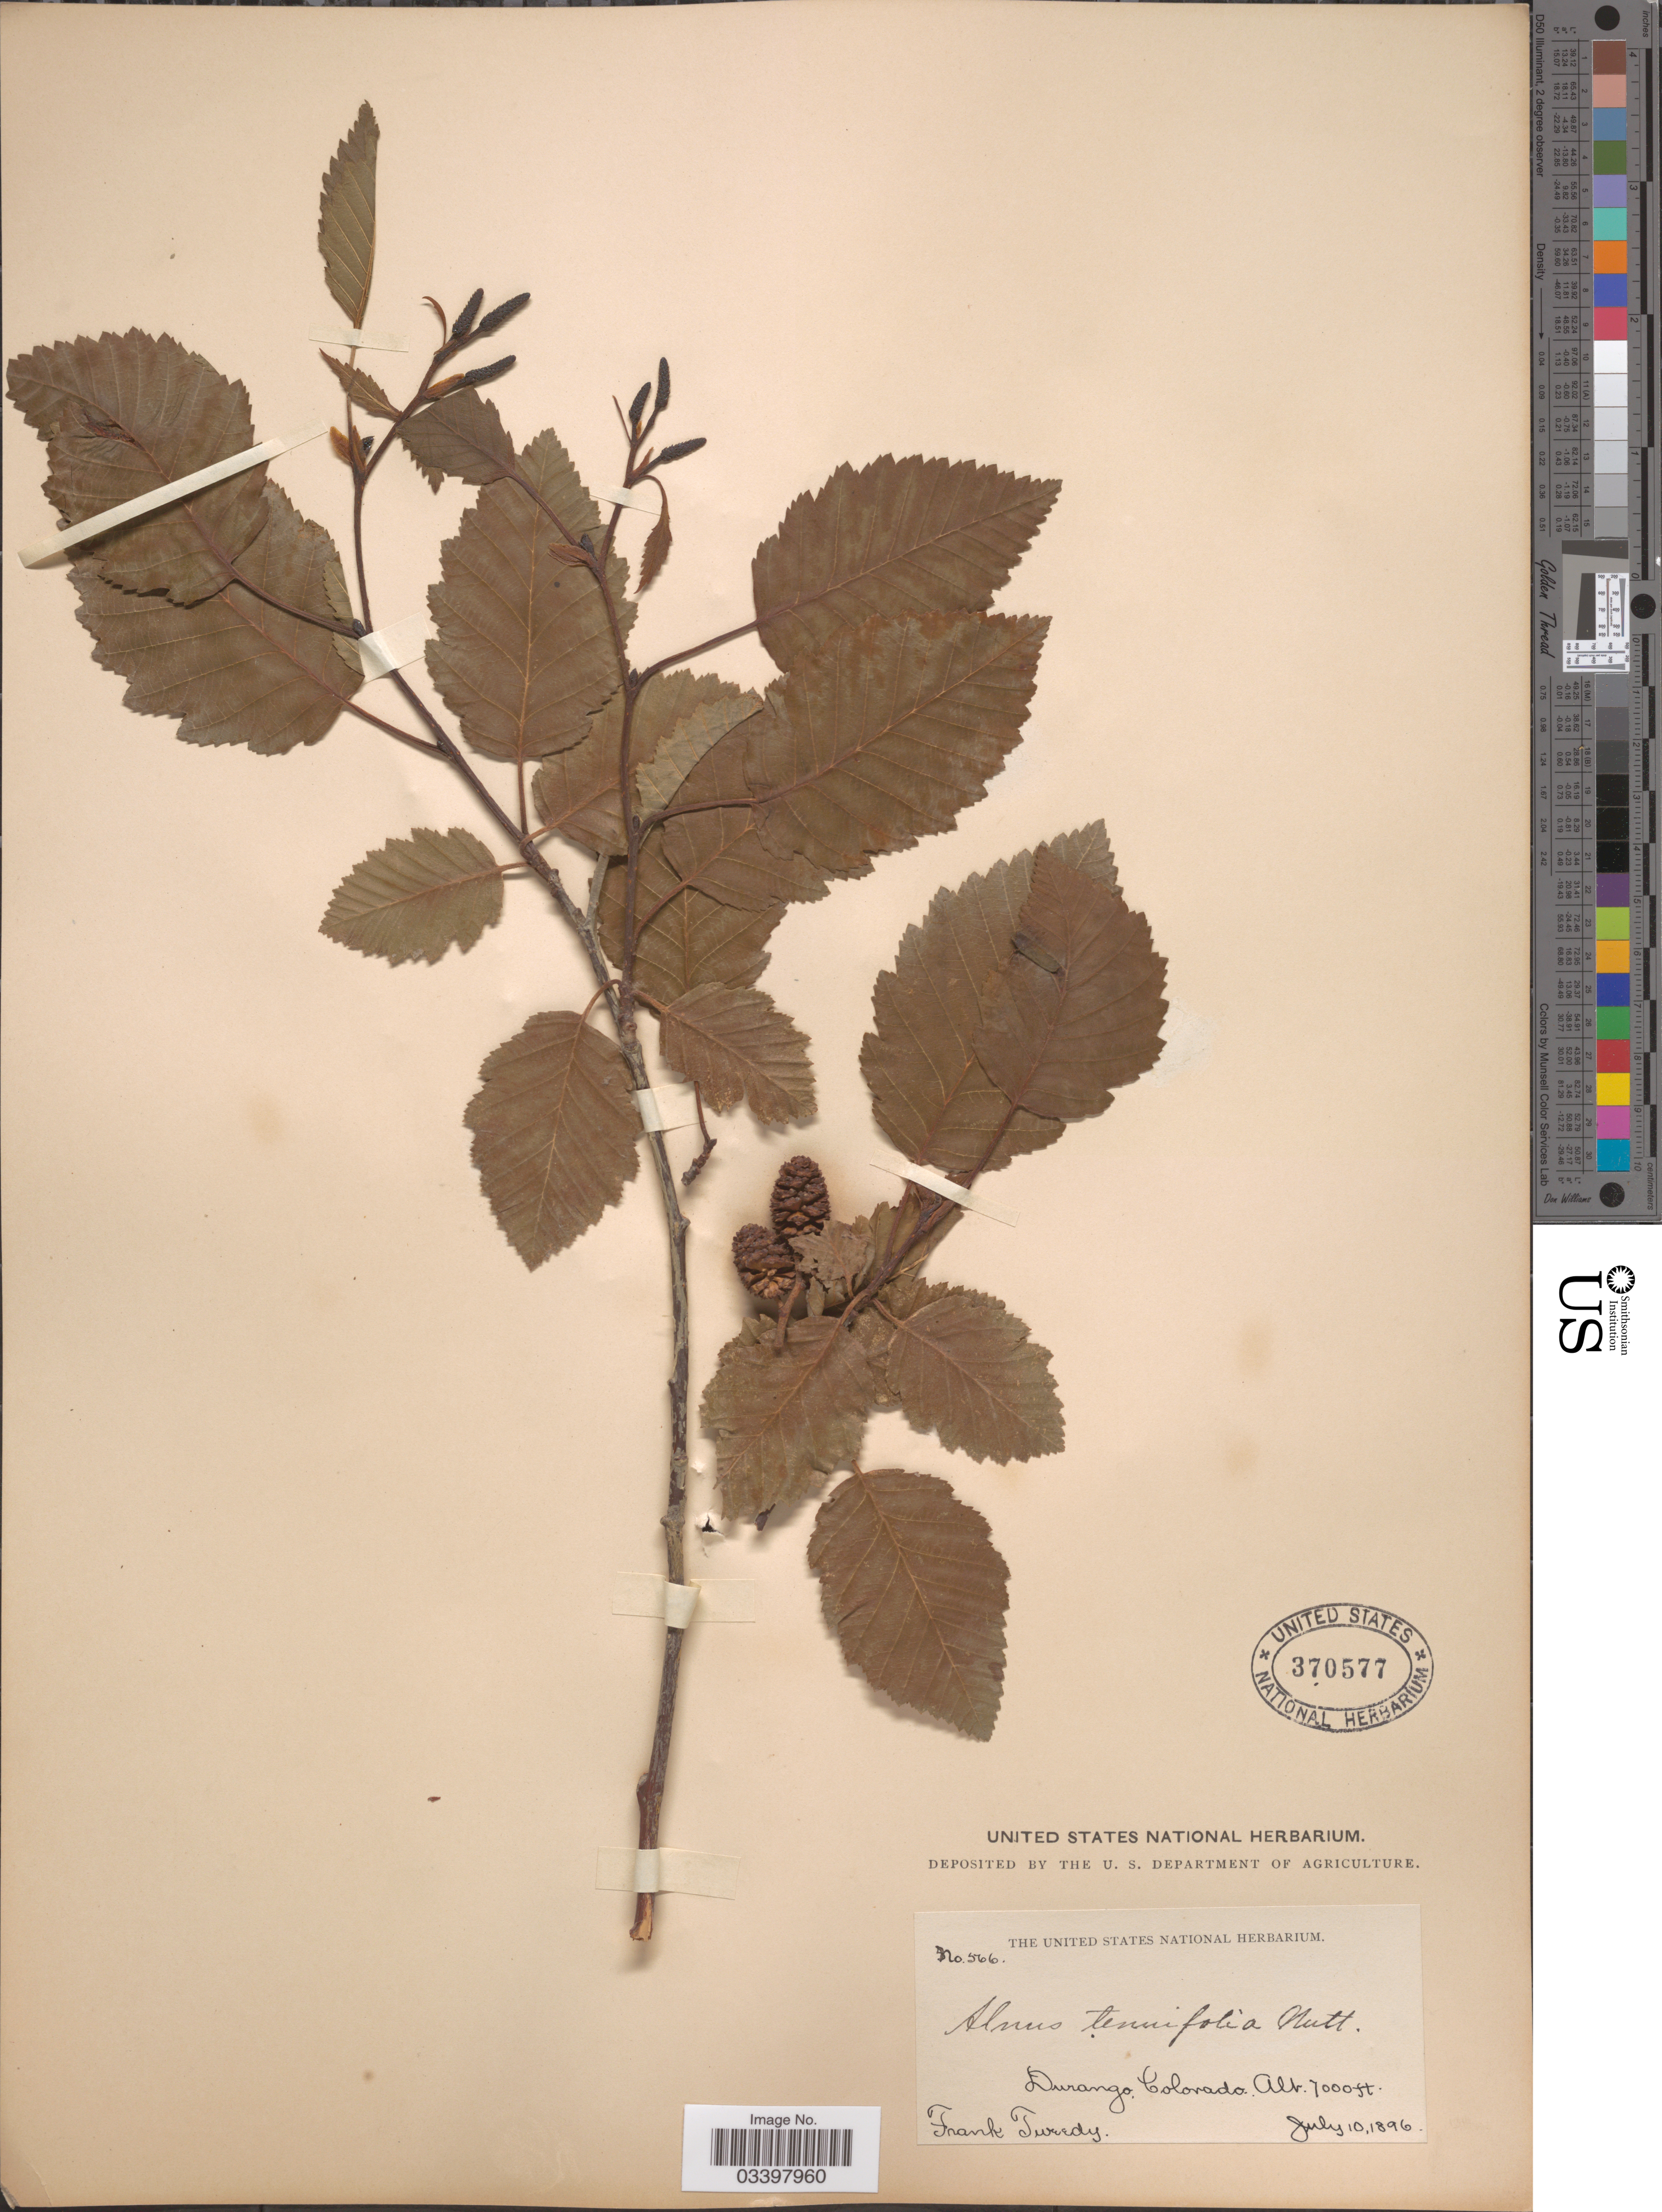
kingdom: Plantae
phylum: Tracheophyta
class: Magnoliopsida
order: Fagales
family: Betulaceae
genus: Alnus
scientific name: Alnus tenuifolia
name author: Nutt.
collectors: F. Tweedy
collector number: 566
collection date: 1896-07-10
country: United States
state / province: Colorado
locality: Durango.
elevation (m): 2134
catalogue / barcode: US 370577